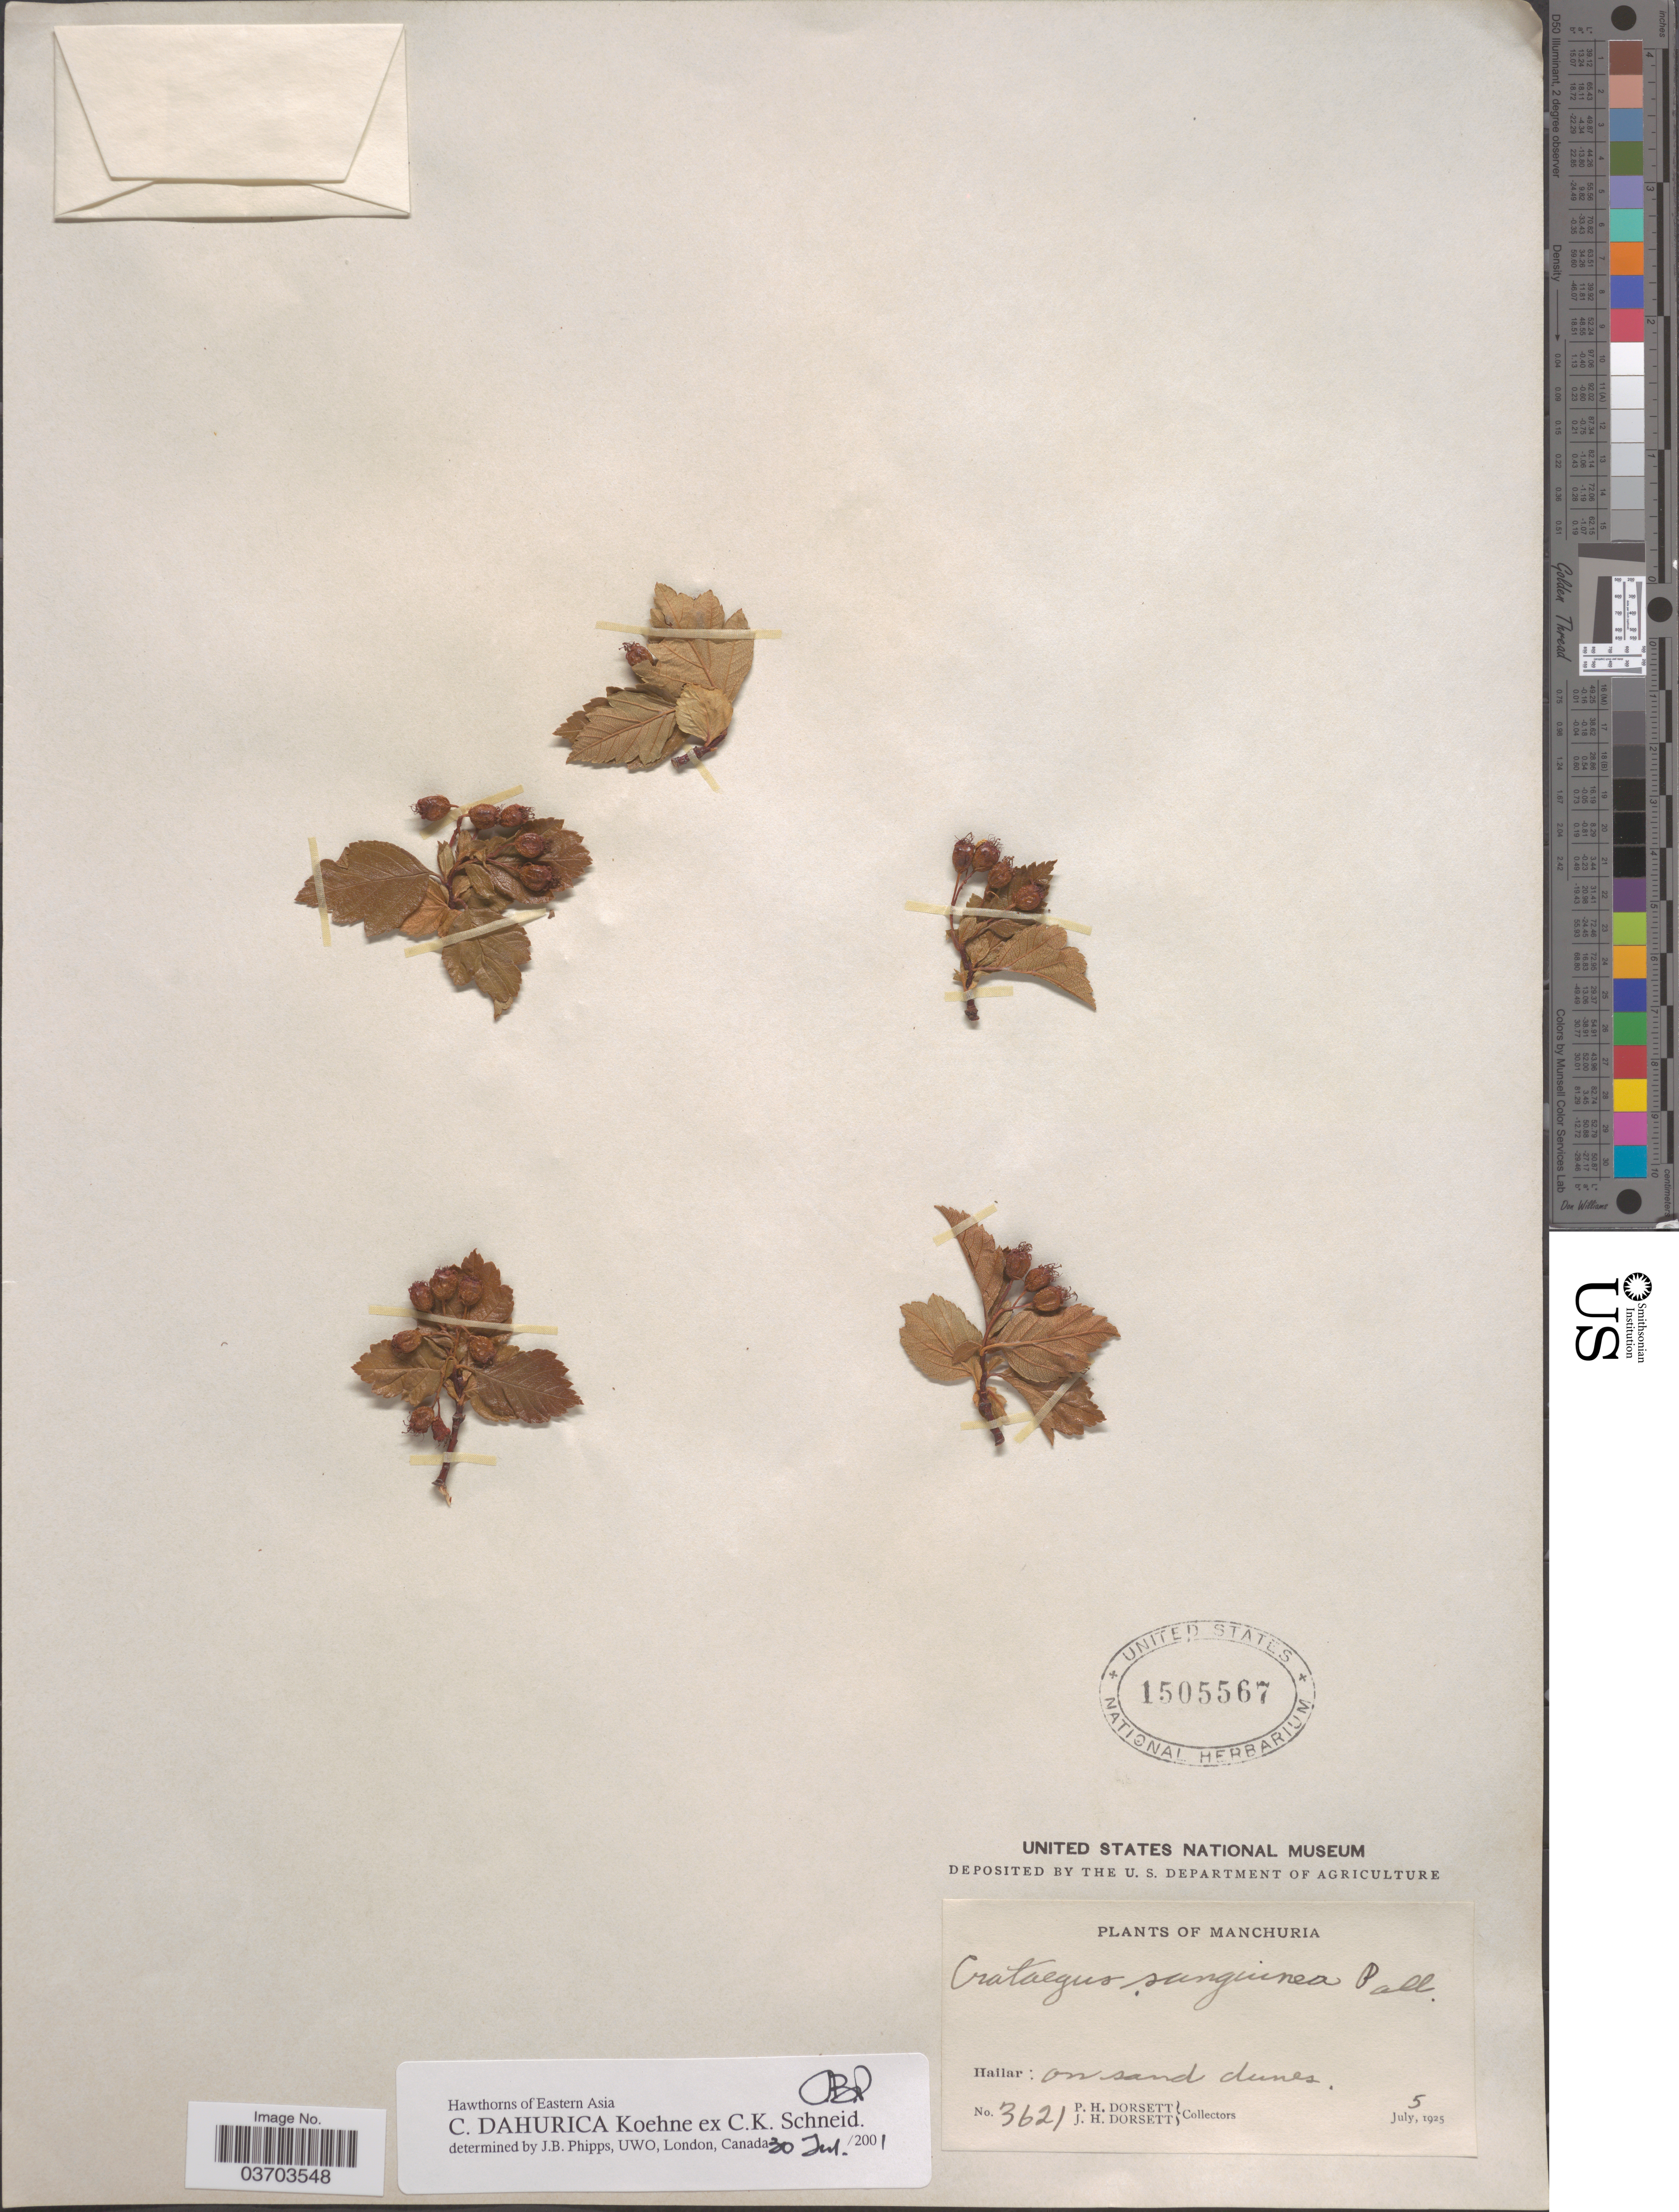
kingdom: Plantae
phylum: Tracheophyta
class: Magnoliopsida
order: Rosales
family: Rosaceae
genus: Crataegus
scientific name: Crataegus dahurica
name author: Koehne ex C.K. Schneid.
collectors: P. H. Dorsett & J. Dorsett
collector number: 3621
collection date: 1925-07-05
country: China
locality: Manchuria. Hailar: on sand dunes.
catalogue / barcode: US 1505567